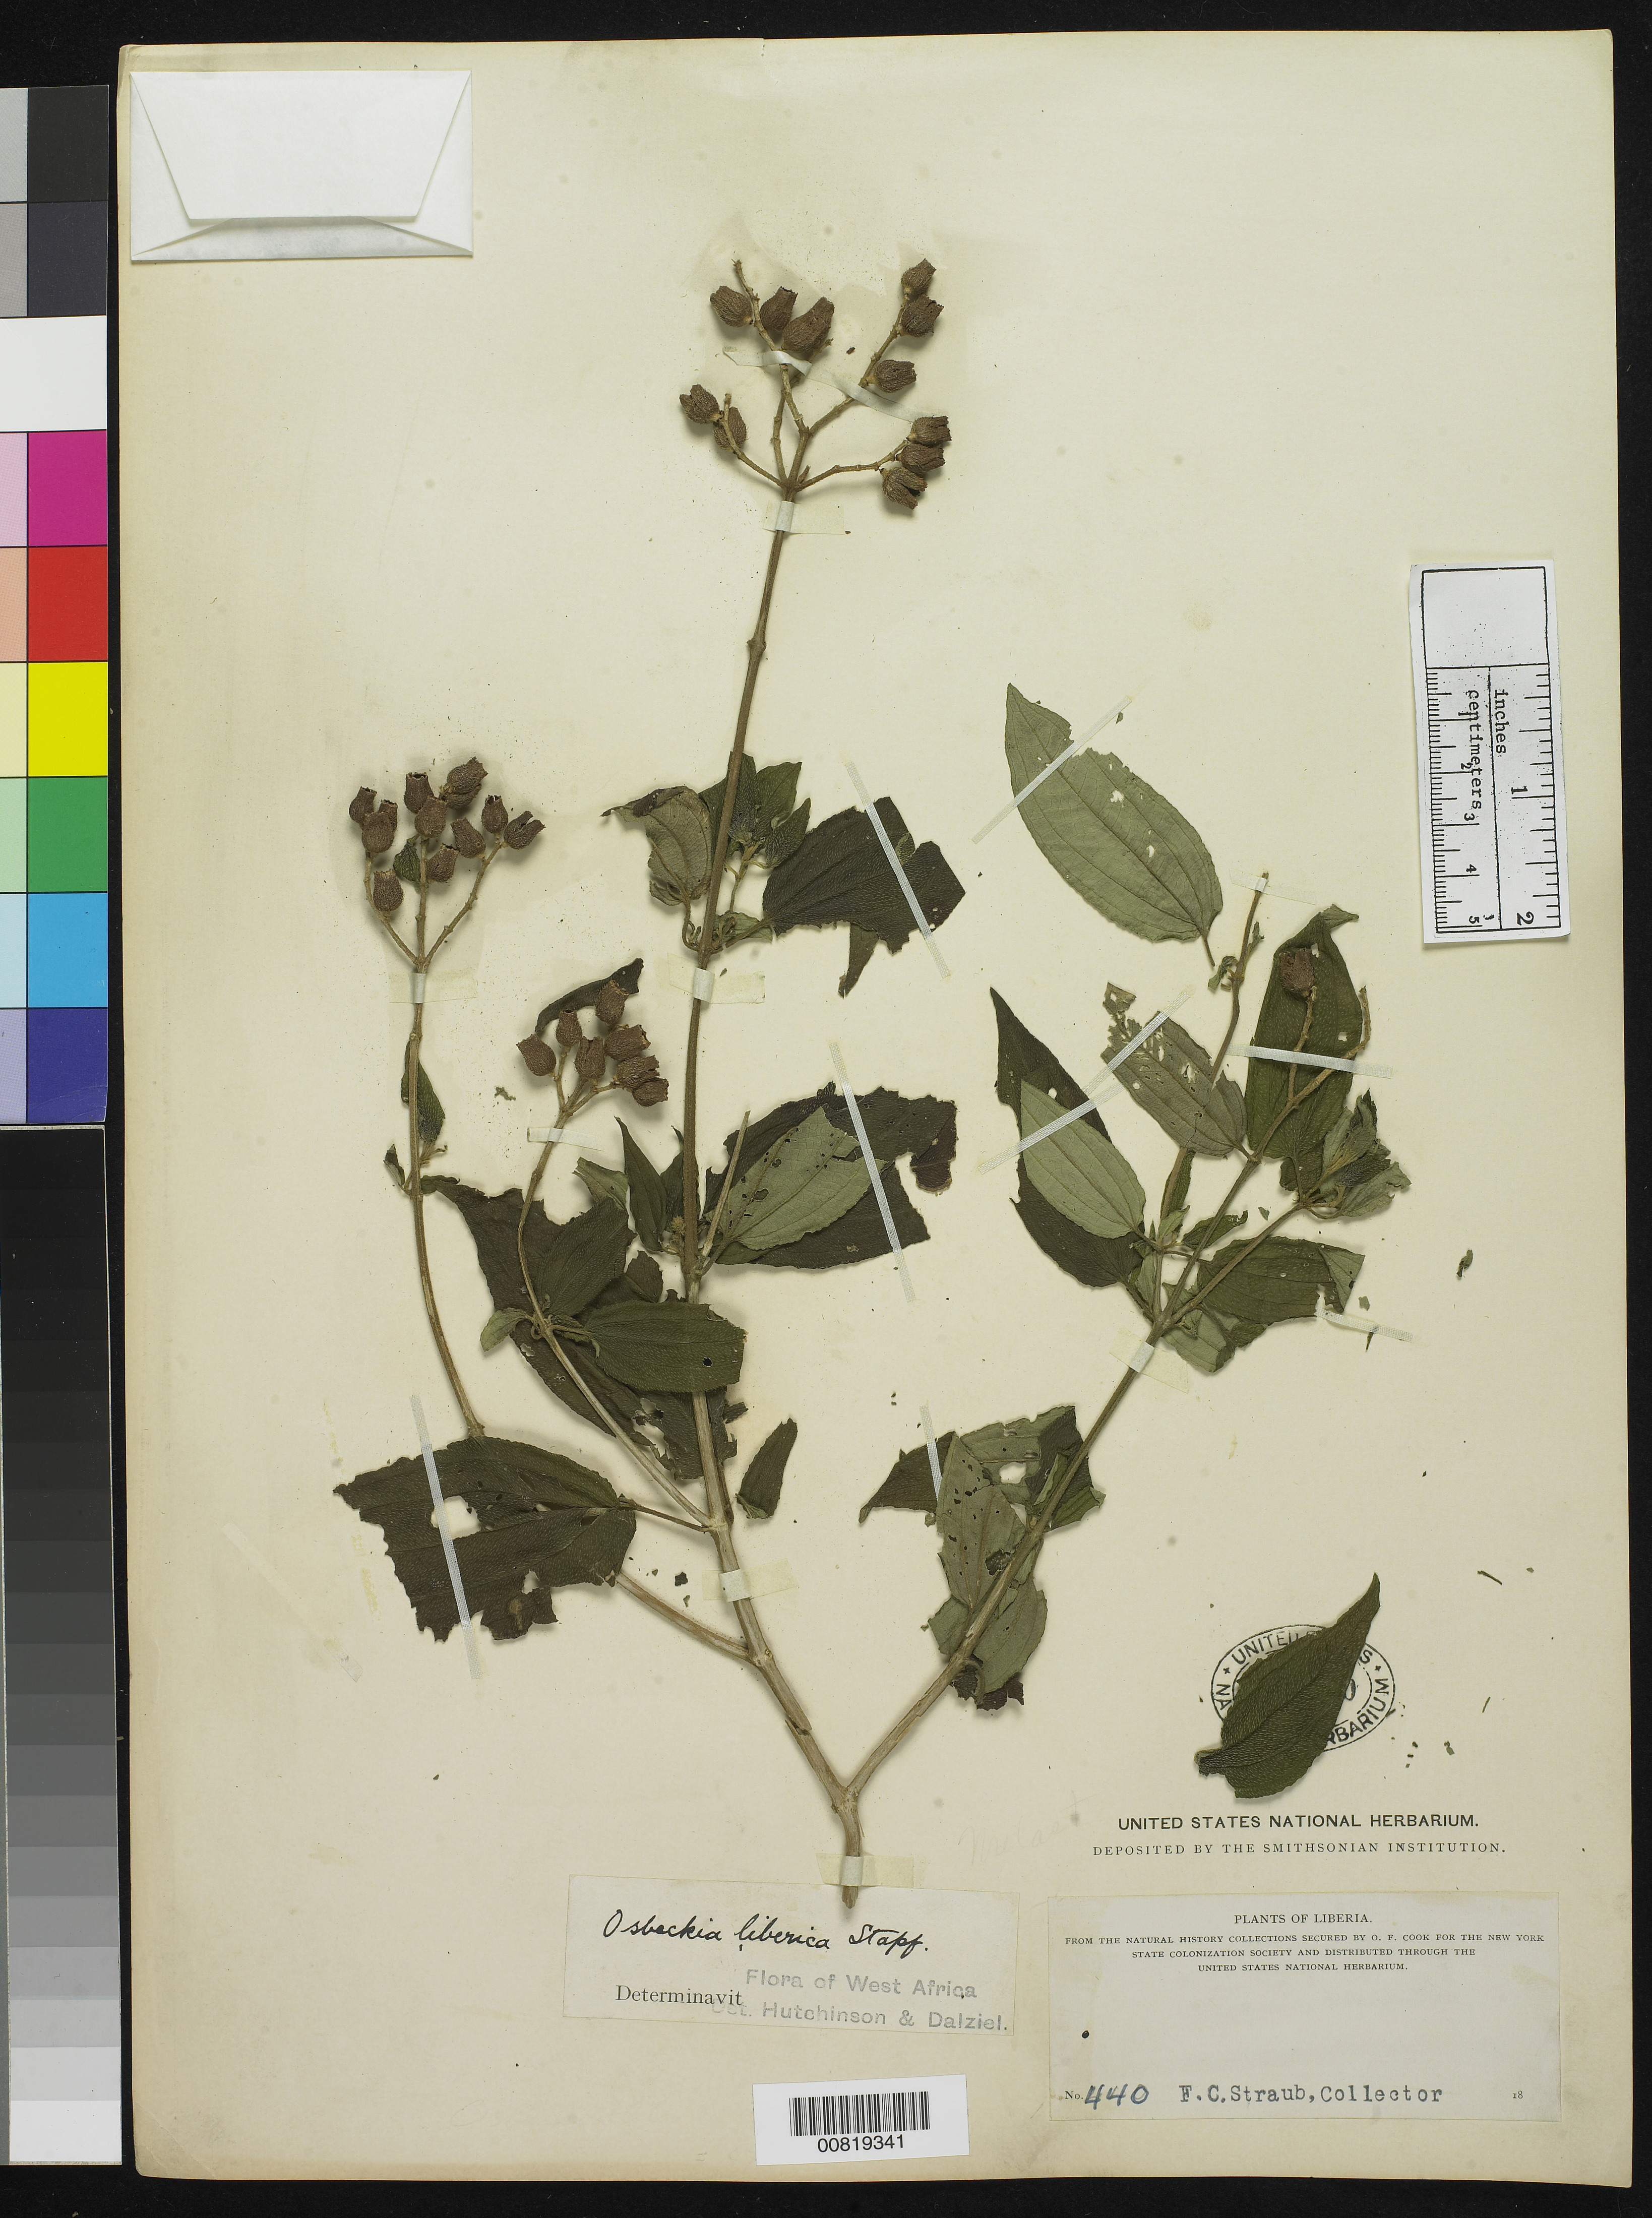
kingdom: Plantae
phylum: Tracheophyta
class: Magnoliopsida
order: Myrtales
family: Melastomataceae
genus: Dupineta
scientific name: Dupineta multiflora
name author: Raf.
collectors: F. Straub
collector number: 440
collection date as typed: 18--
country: Liberia